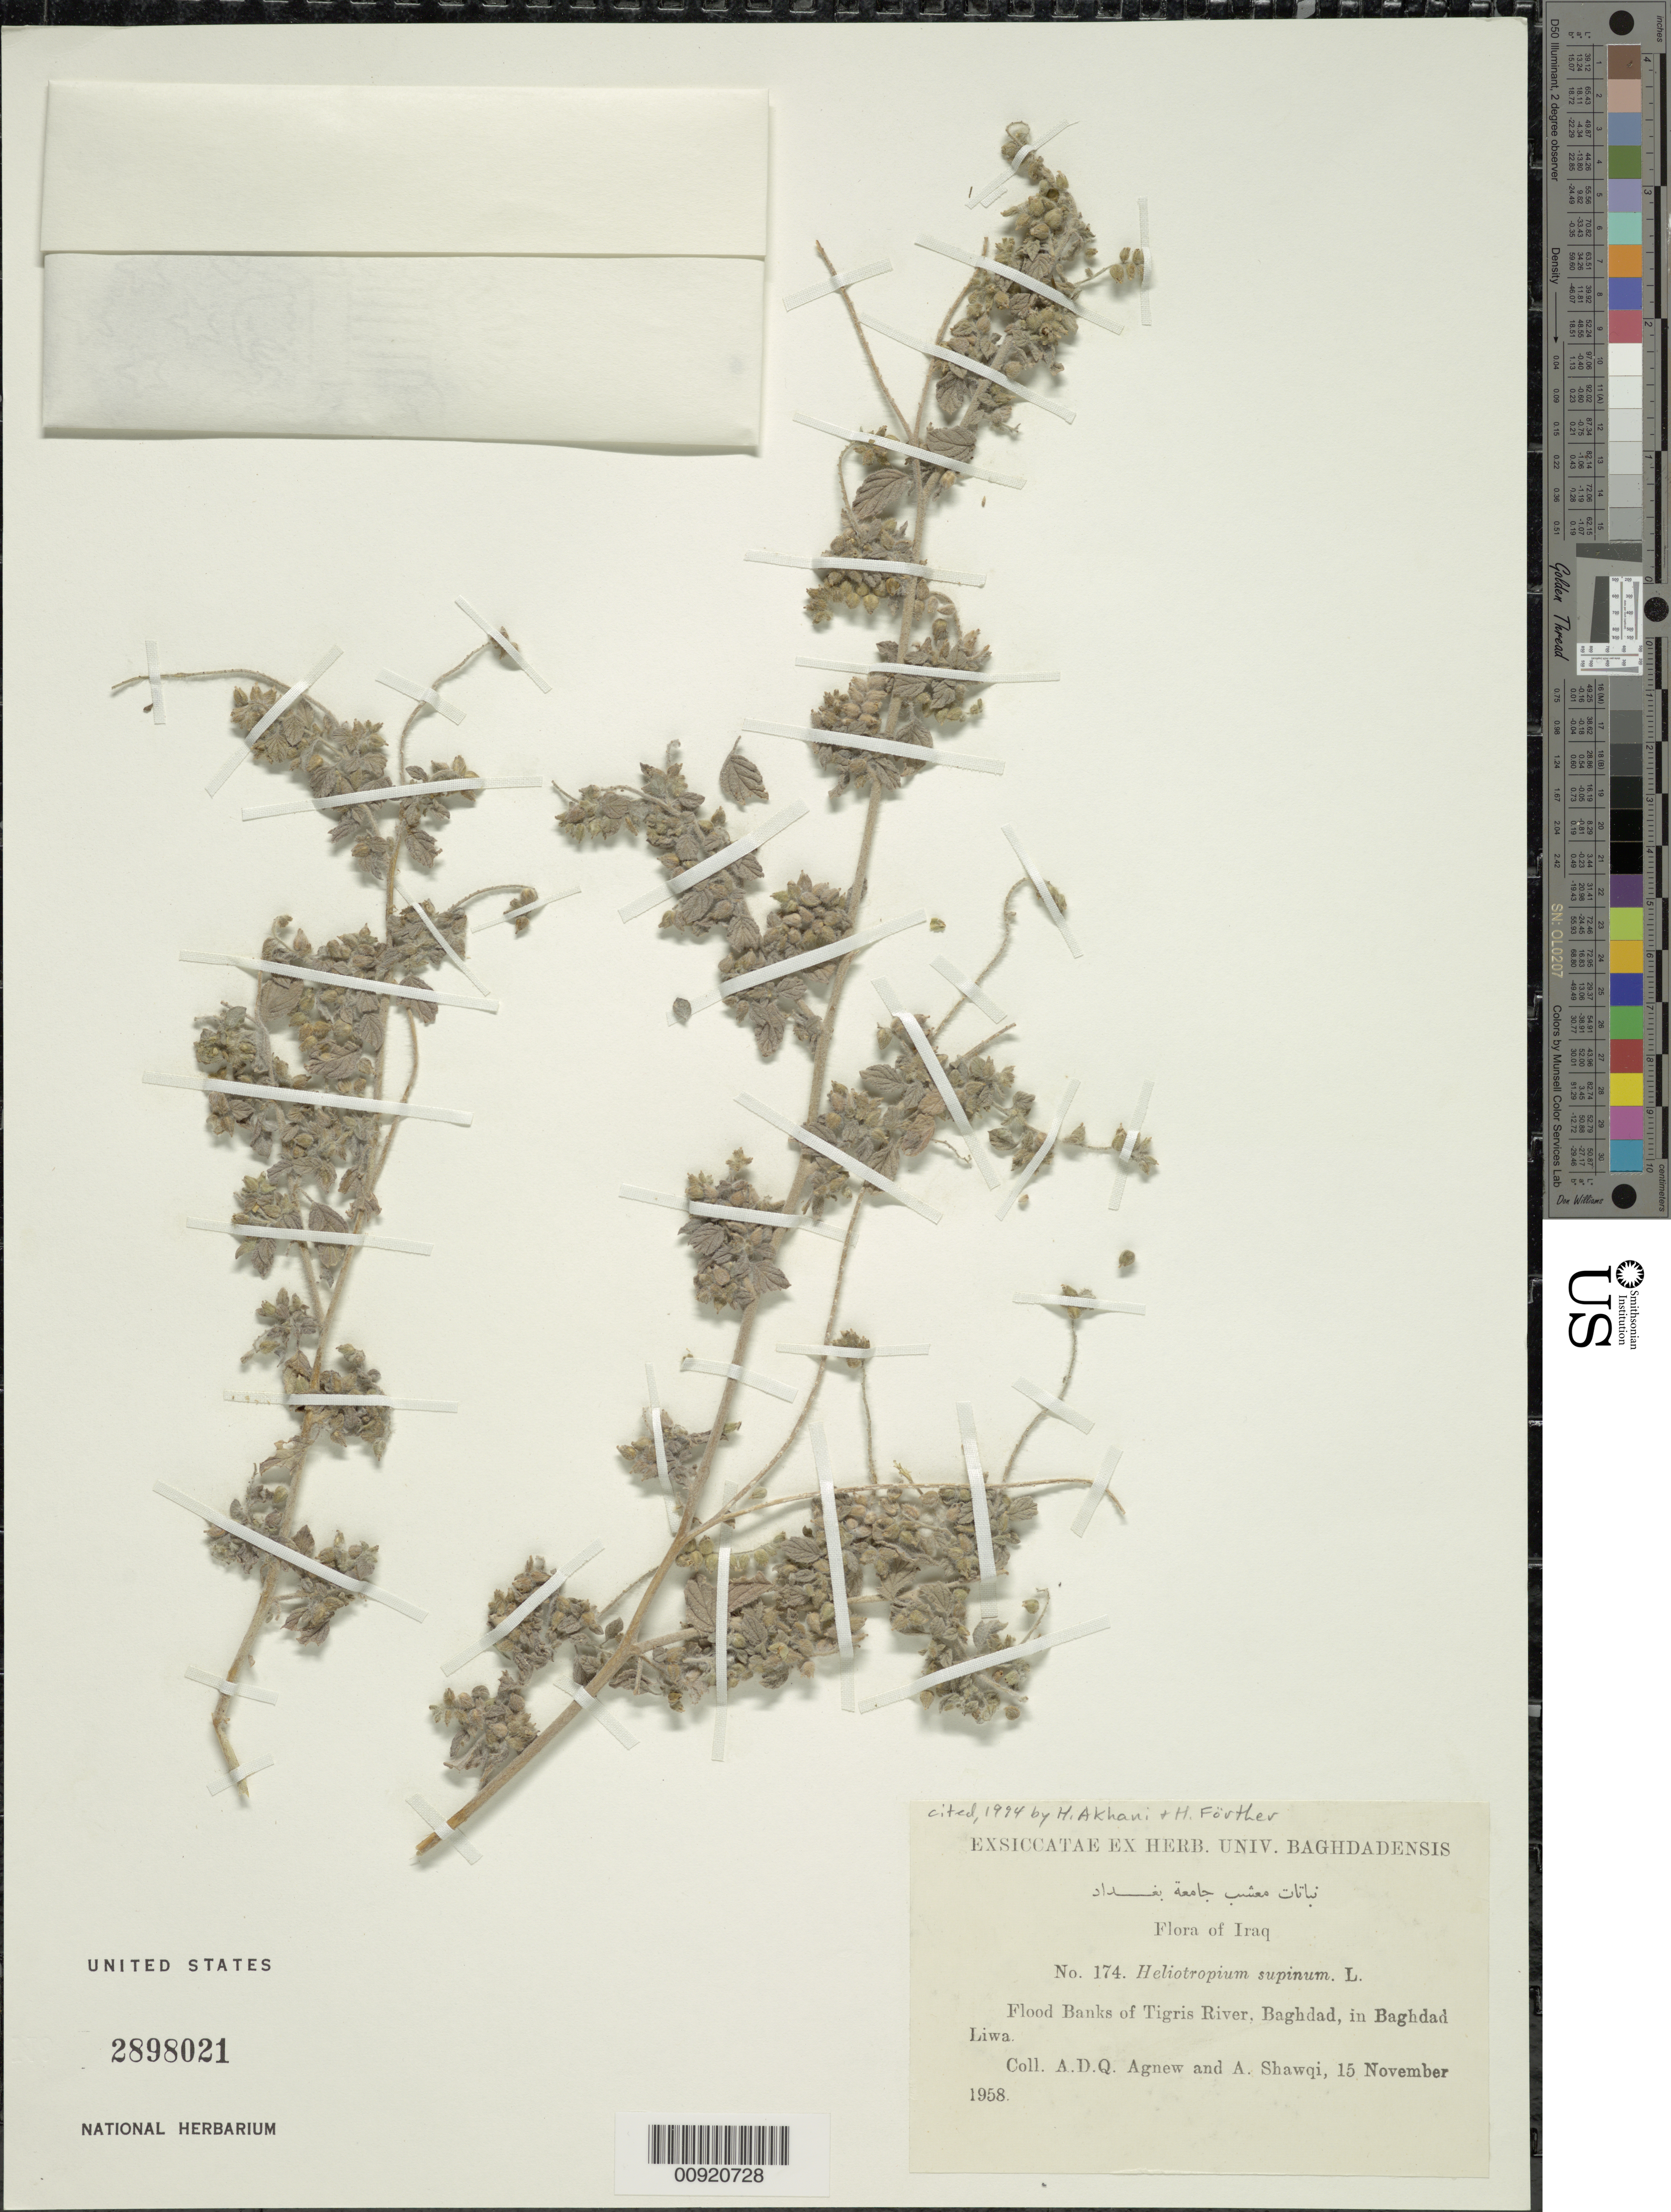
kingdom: Plantae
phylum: Tracheophyta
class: Magnoliopsida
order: Boraginales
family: Heliotropiaceae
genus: Heliotropium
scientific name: Heliotropium supinum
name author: L.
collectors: A. D. Agnew & Shawqi, A.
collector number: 174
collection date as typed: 15 Nov 1958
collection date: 1958-11-15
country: Iraq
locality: Flood Banks of tigris River, Baghdad, in Baghdad Liwa.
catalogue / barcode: US 2898021